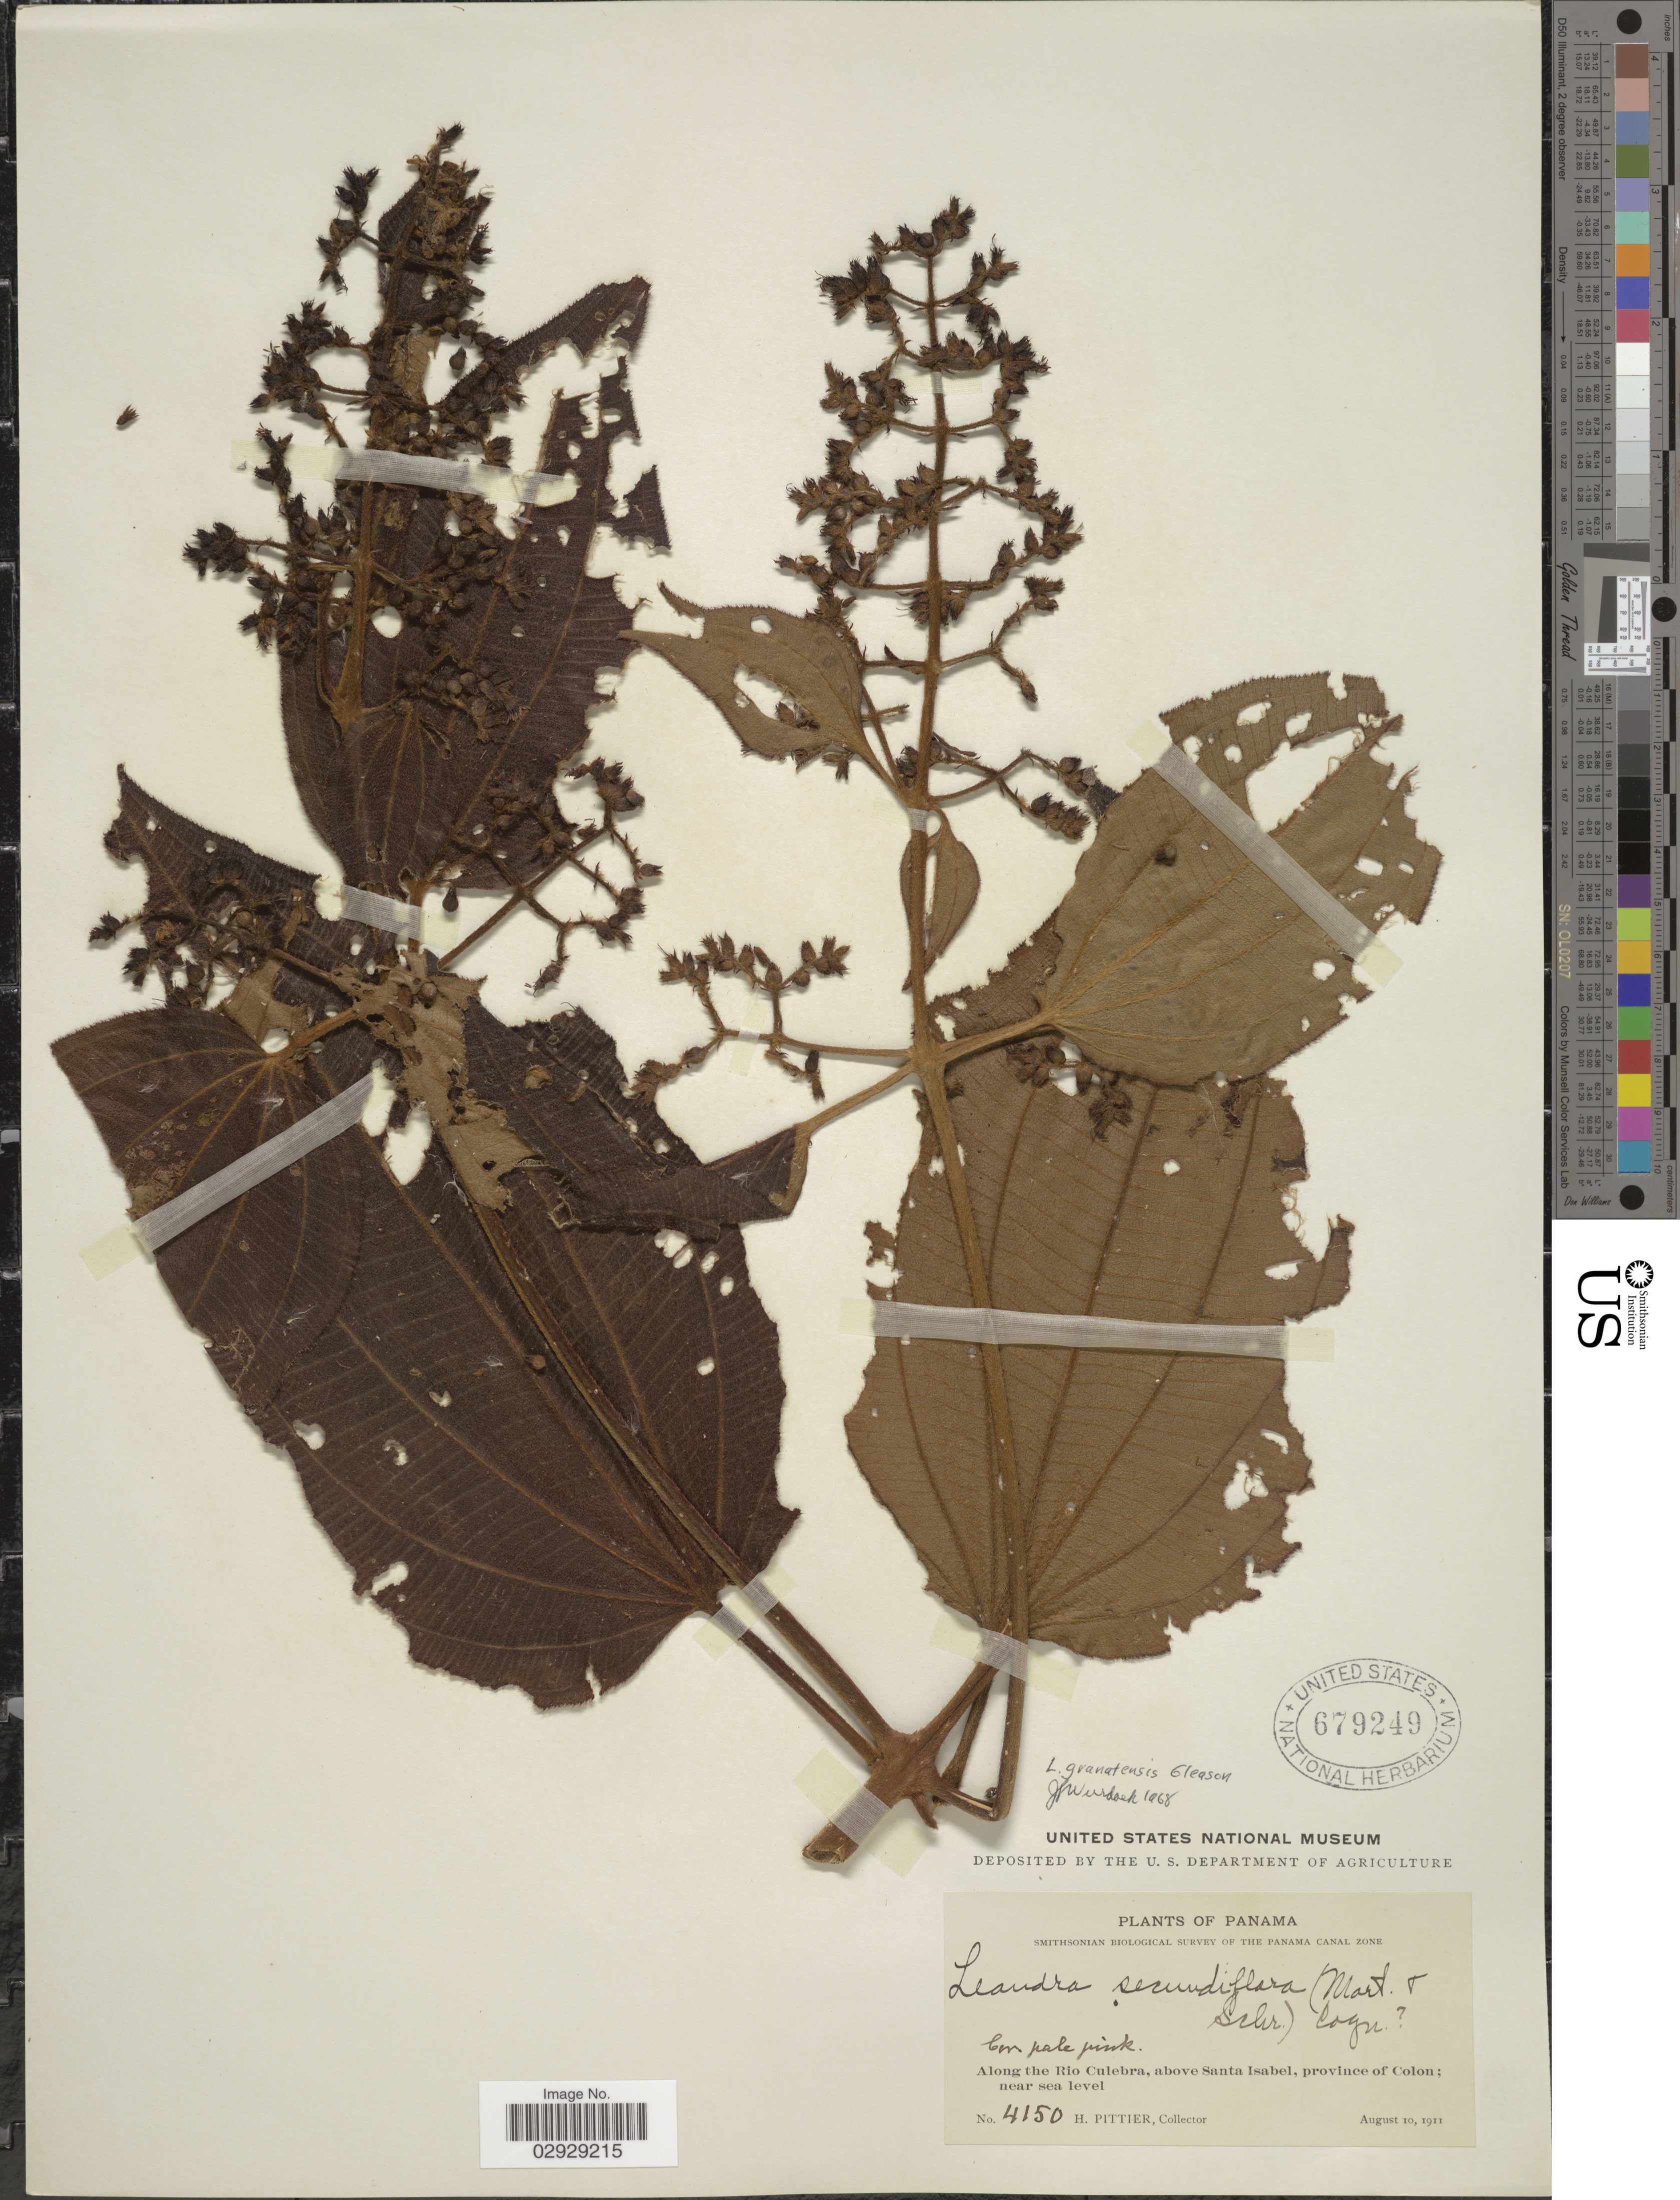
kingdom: Plantae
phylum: Tracheophyta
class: Magnoliopsida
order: Myrtales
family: Melastomataceae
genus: Leandra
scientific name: Leandra granatensis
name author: Gleason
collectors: H. F. Pittier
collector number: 4150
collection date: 1911-08-10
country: Panama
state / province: Colón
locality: Along the Rio Culebra, above Santa Isabel.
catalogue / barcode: US 679249